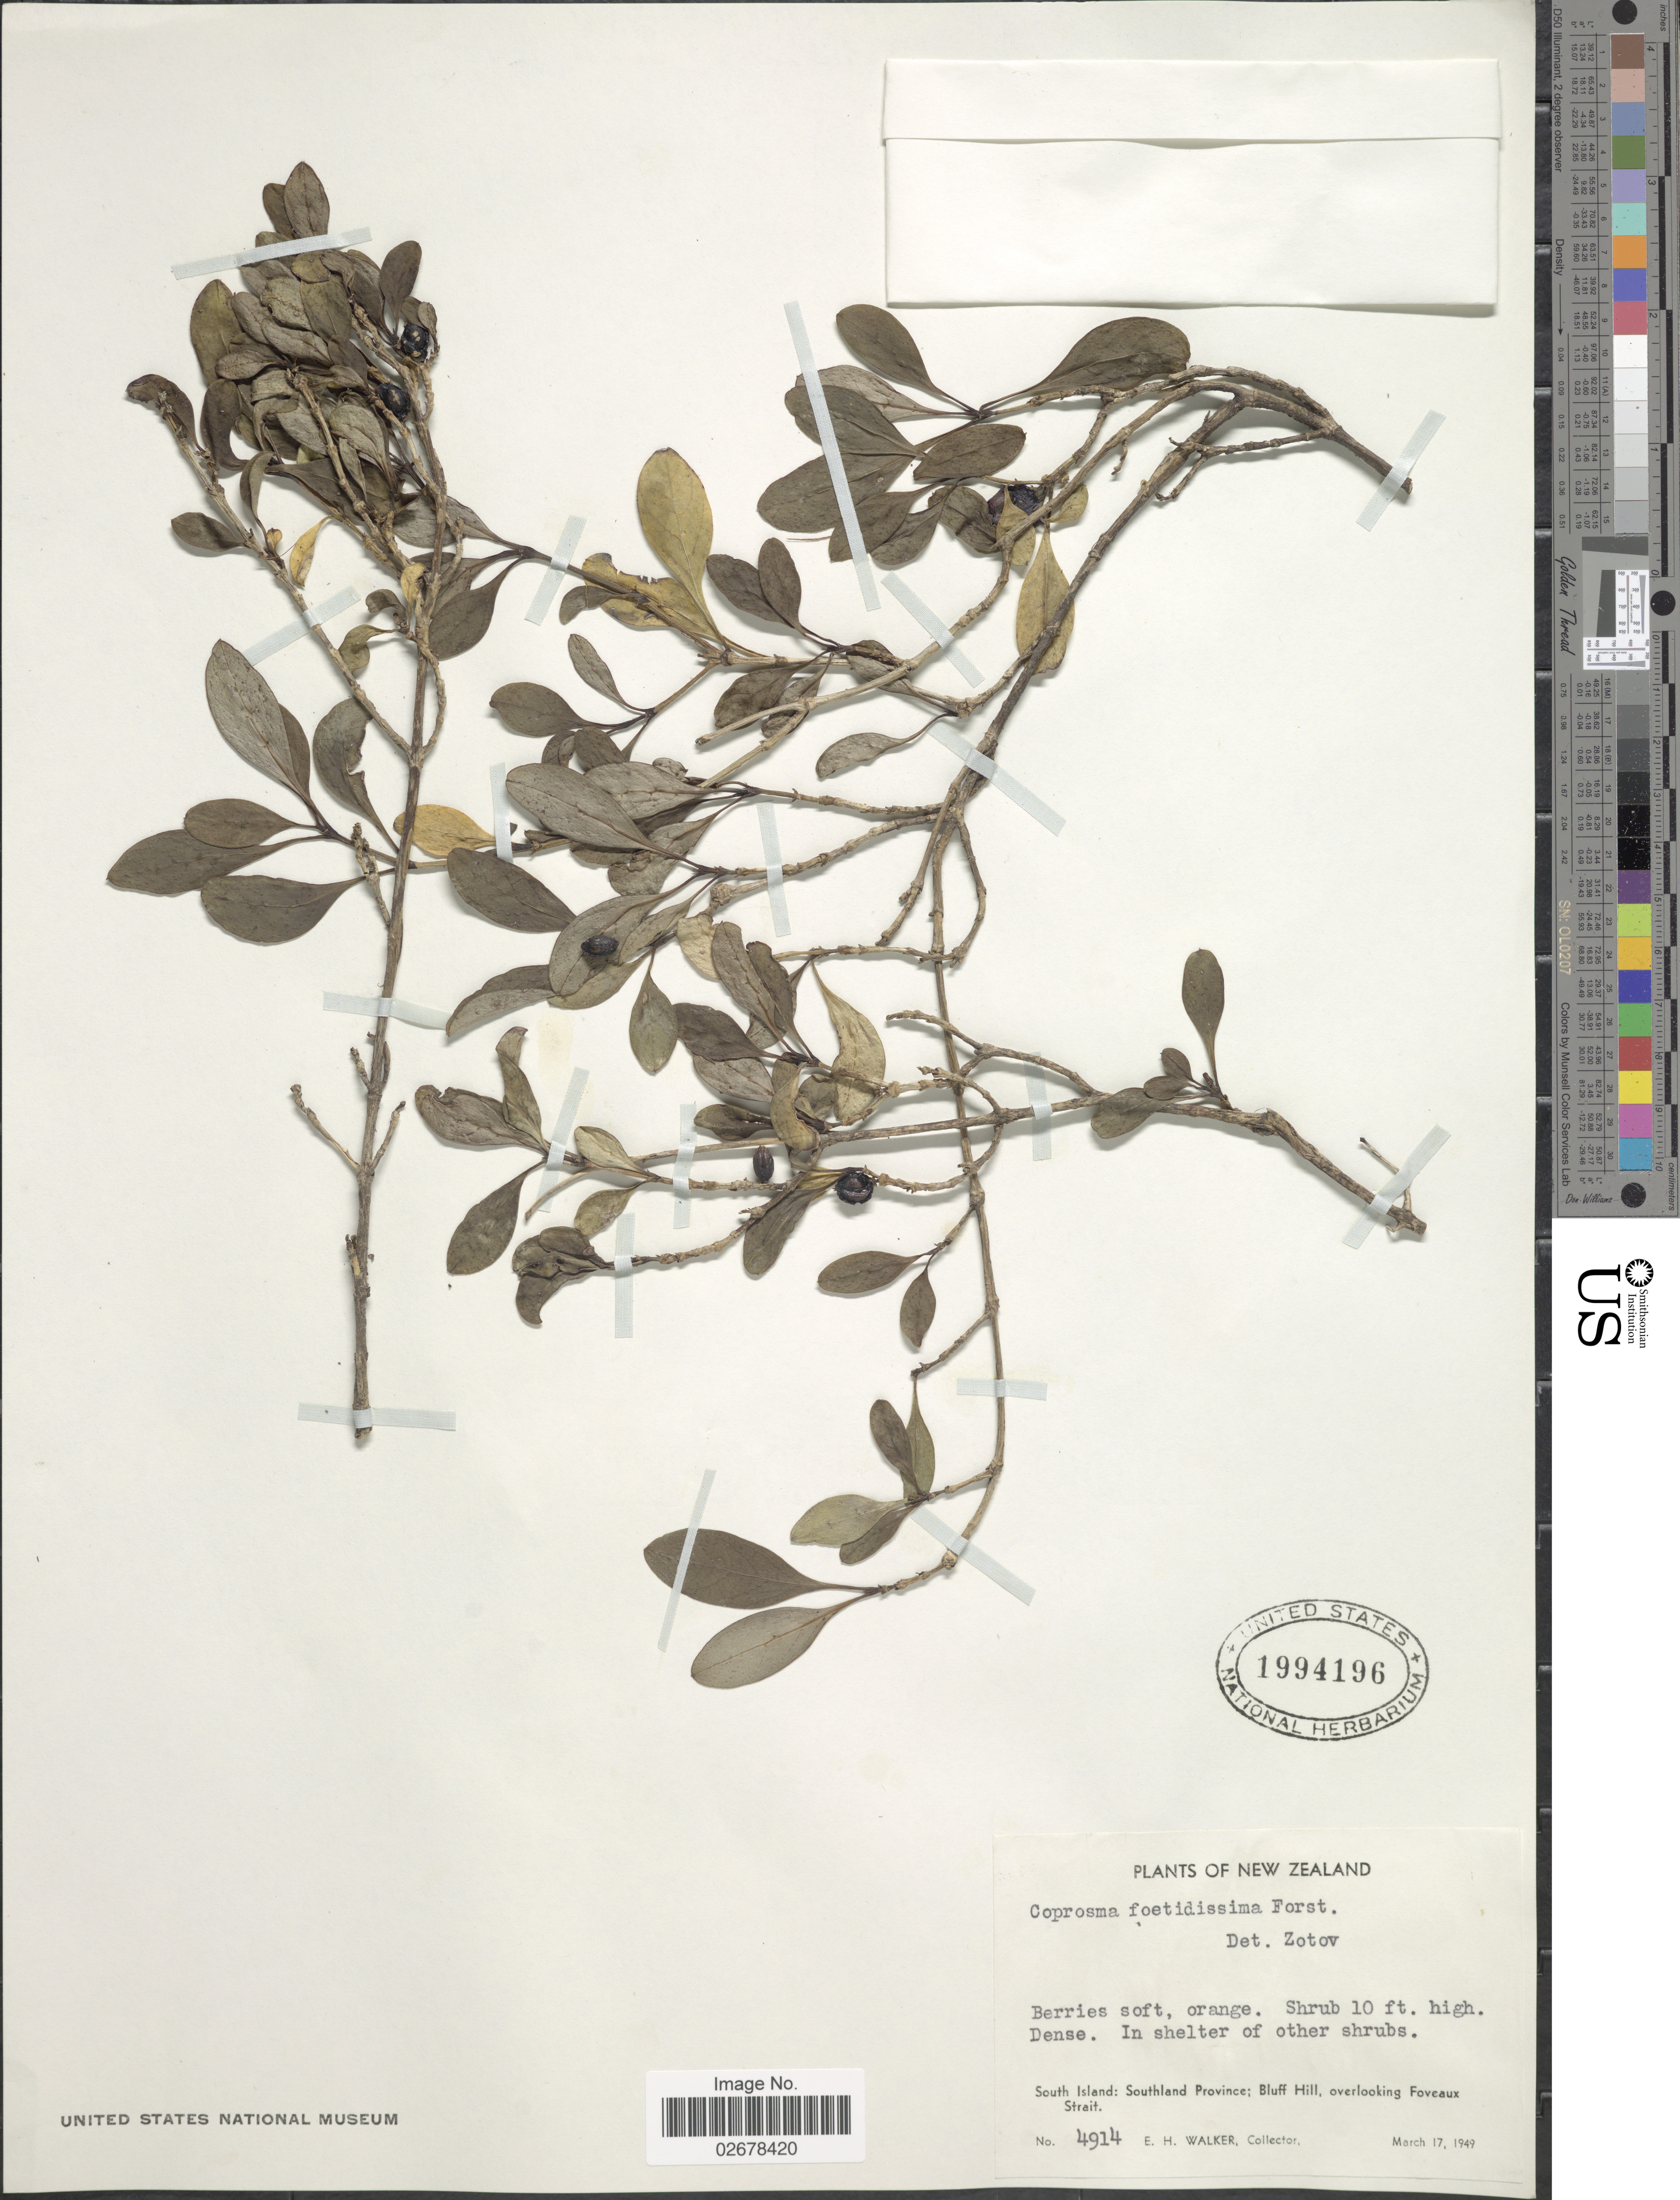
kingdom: Plantae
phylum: Tracheophyta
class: Magnoliopsida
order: Gentianales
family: Rubiaceae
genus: Coprosma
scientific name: Coprosma foetidissima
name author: J.R. Forst. & G. Forst.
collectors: E. H. Walker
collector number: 4914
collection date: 1949-03-17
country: New Zealand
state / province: Southland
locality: In shelter of other shrubs, South Island; Bluff Hill, overlooking Foveaux Strait.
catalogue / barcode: US 1994196